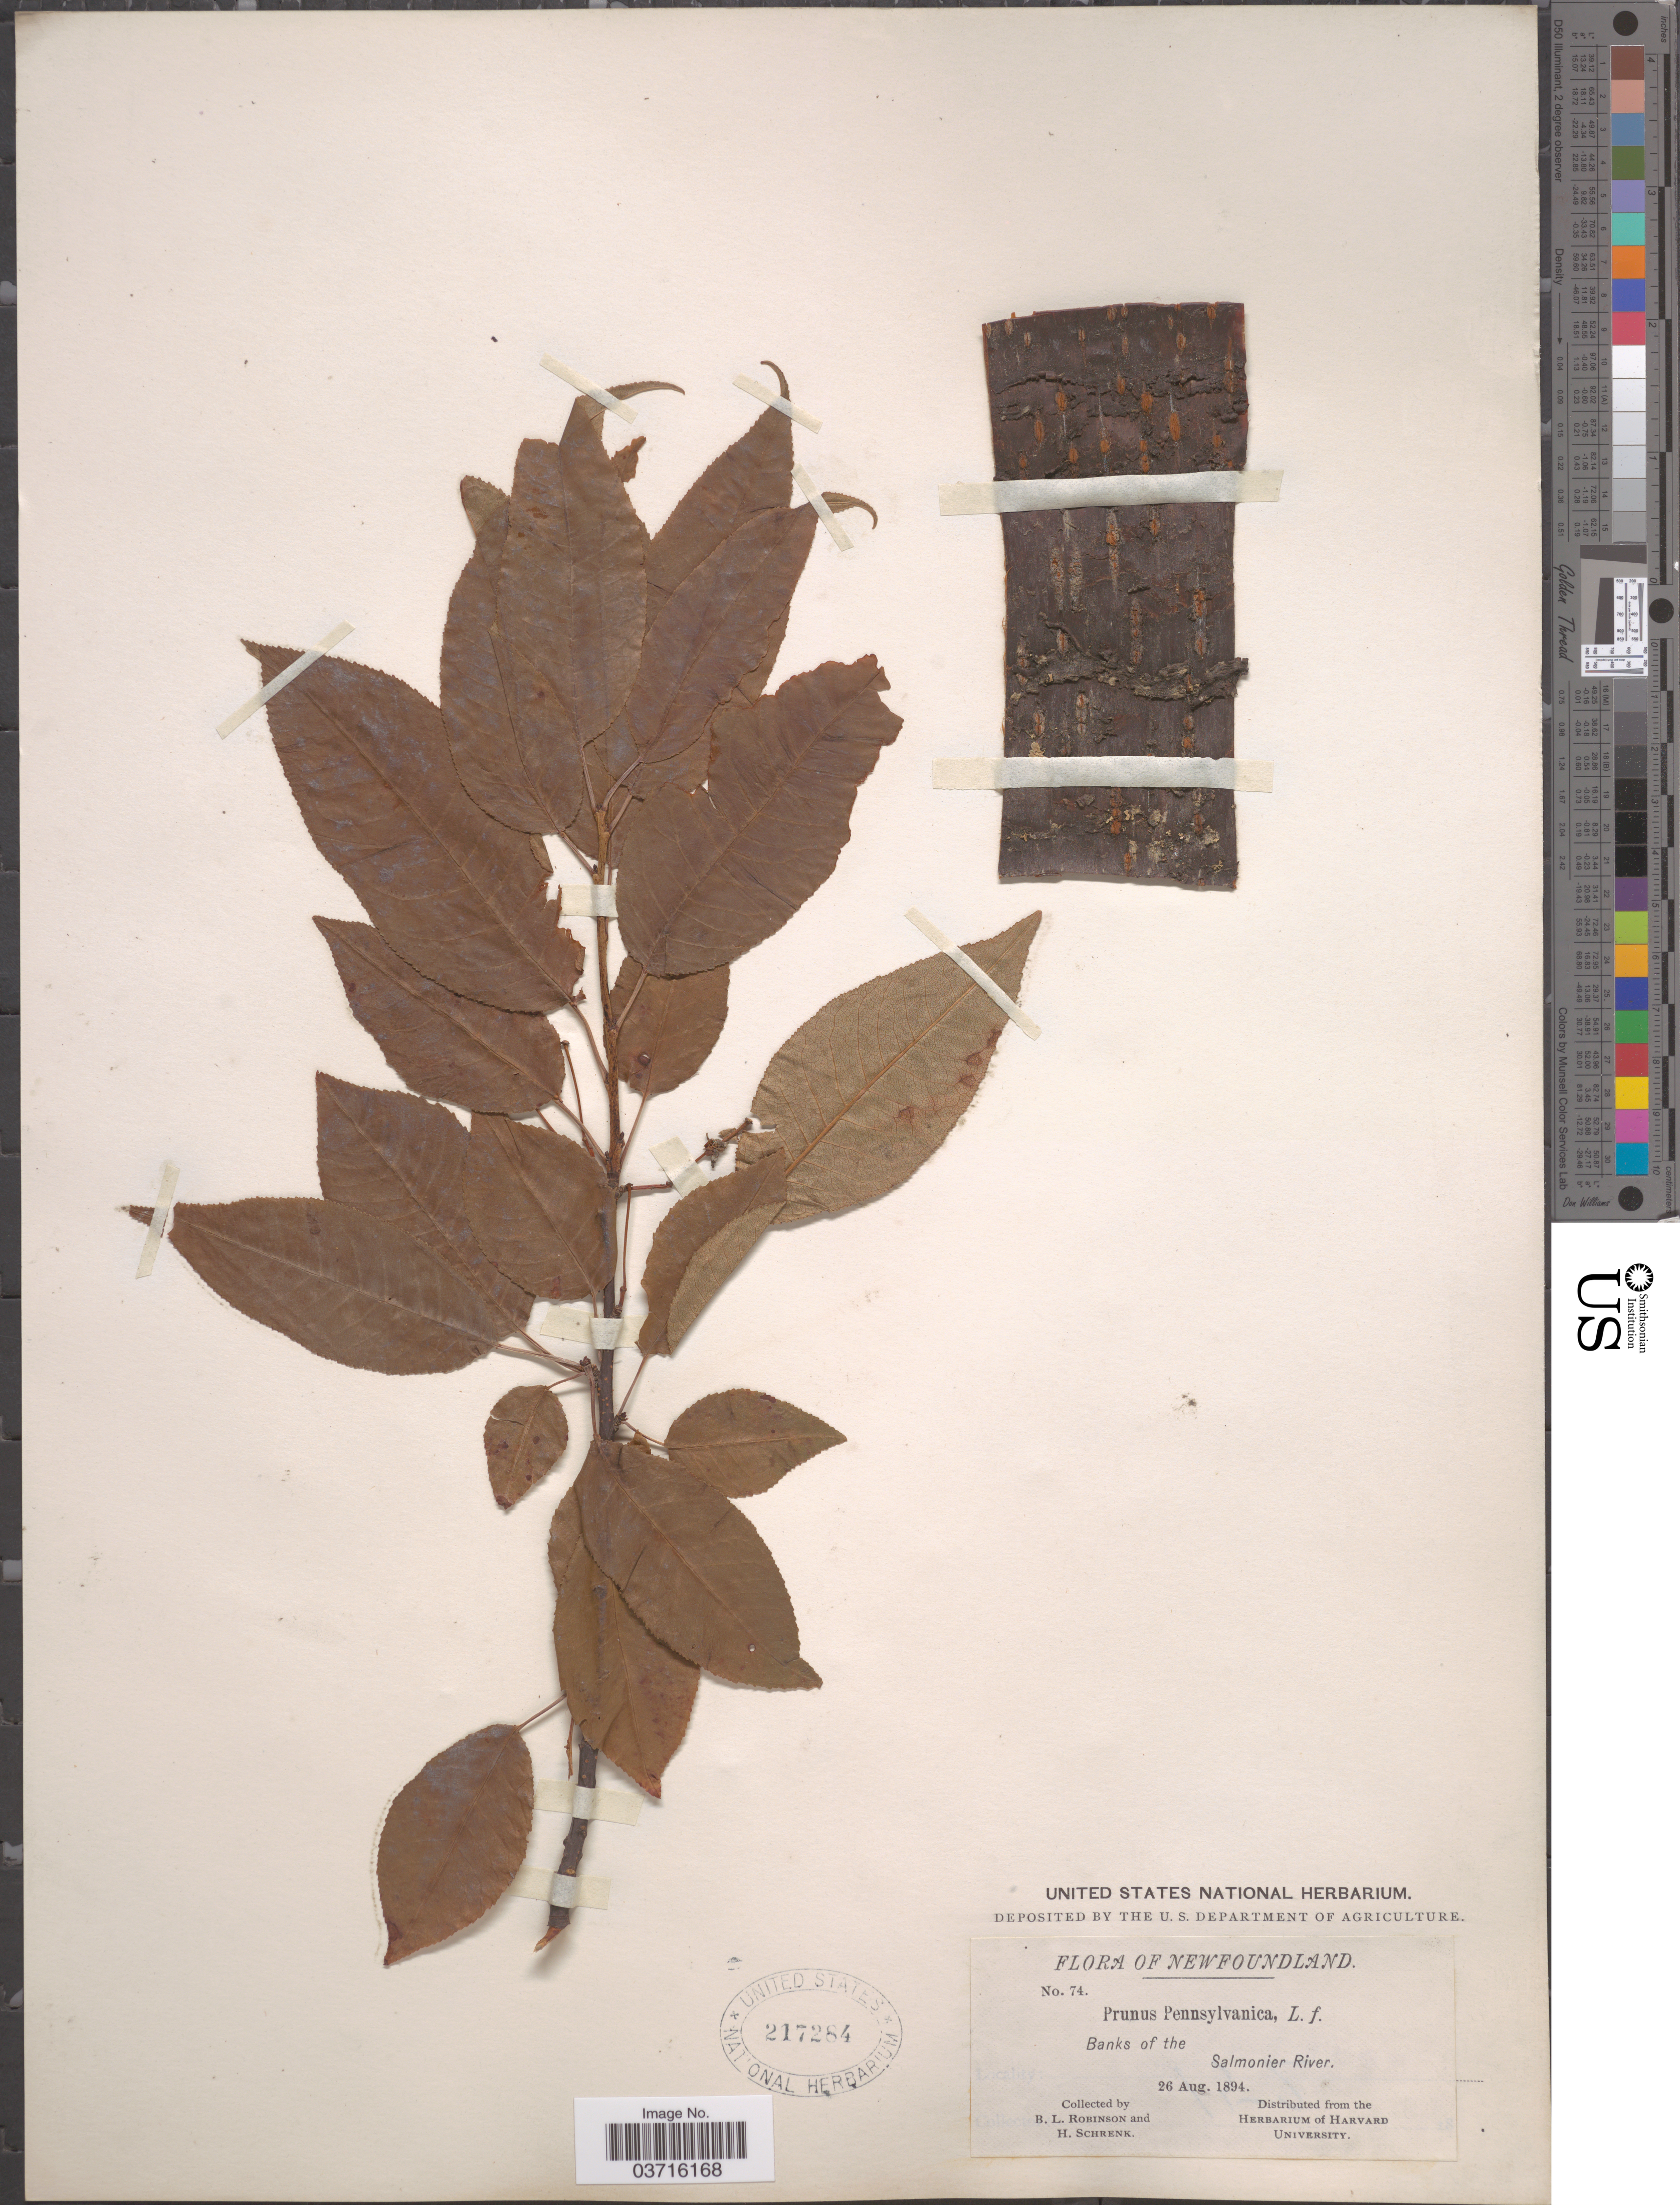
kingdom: Plantae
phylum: Tracheophyta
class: Magnoliopsida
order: Rosales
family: Rosaceae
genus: Prunus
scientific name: Prunus pensylvanica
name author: L. f.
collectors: B. L. Robinson & H. Schrenk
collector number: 74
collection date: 1894-08-26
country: Canada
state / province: Newfoundland and Labrador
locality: Banks of the Salmonier River.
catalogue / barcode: US 217284